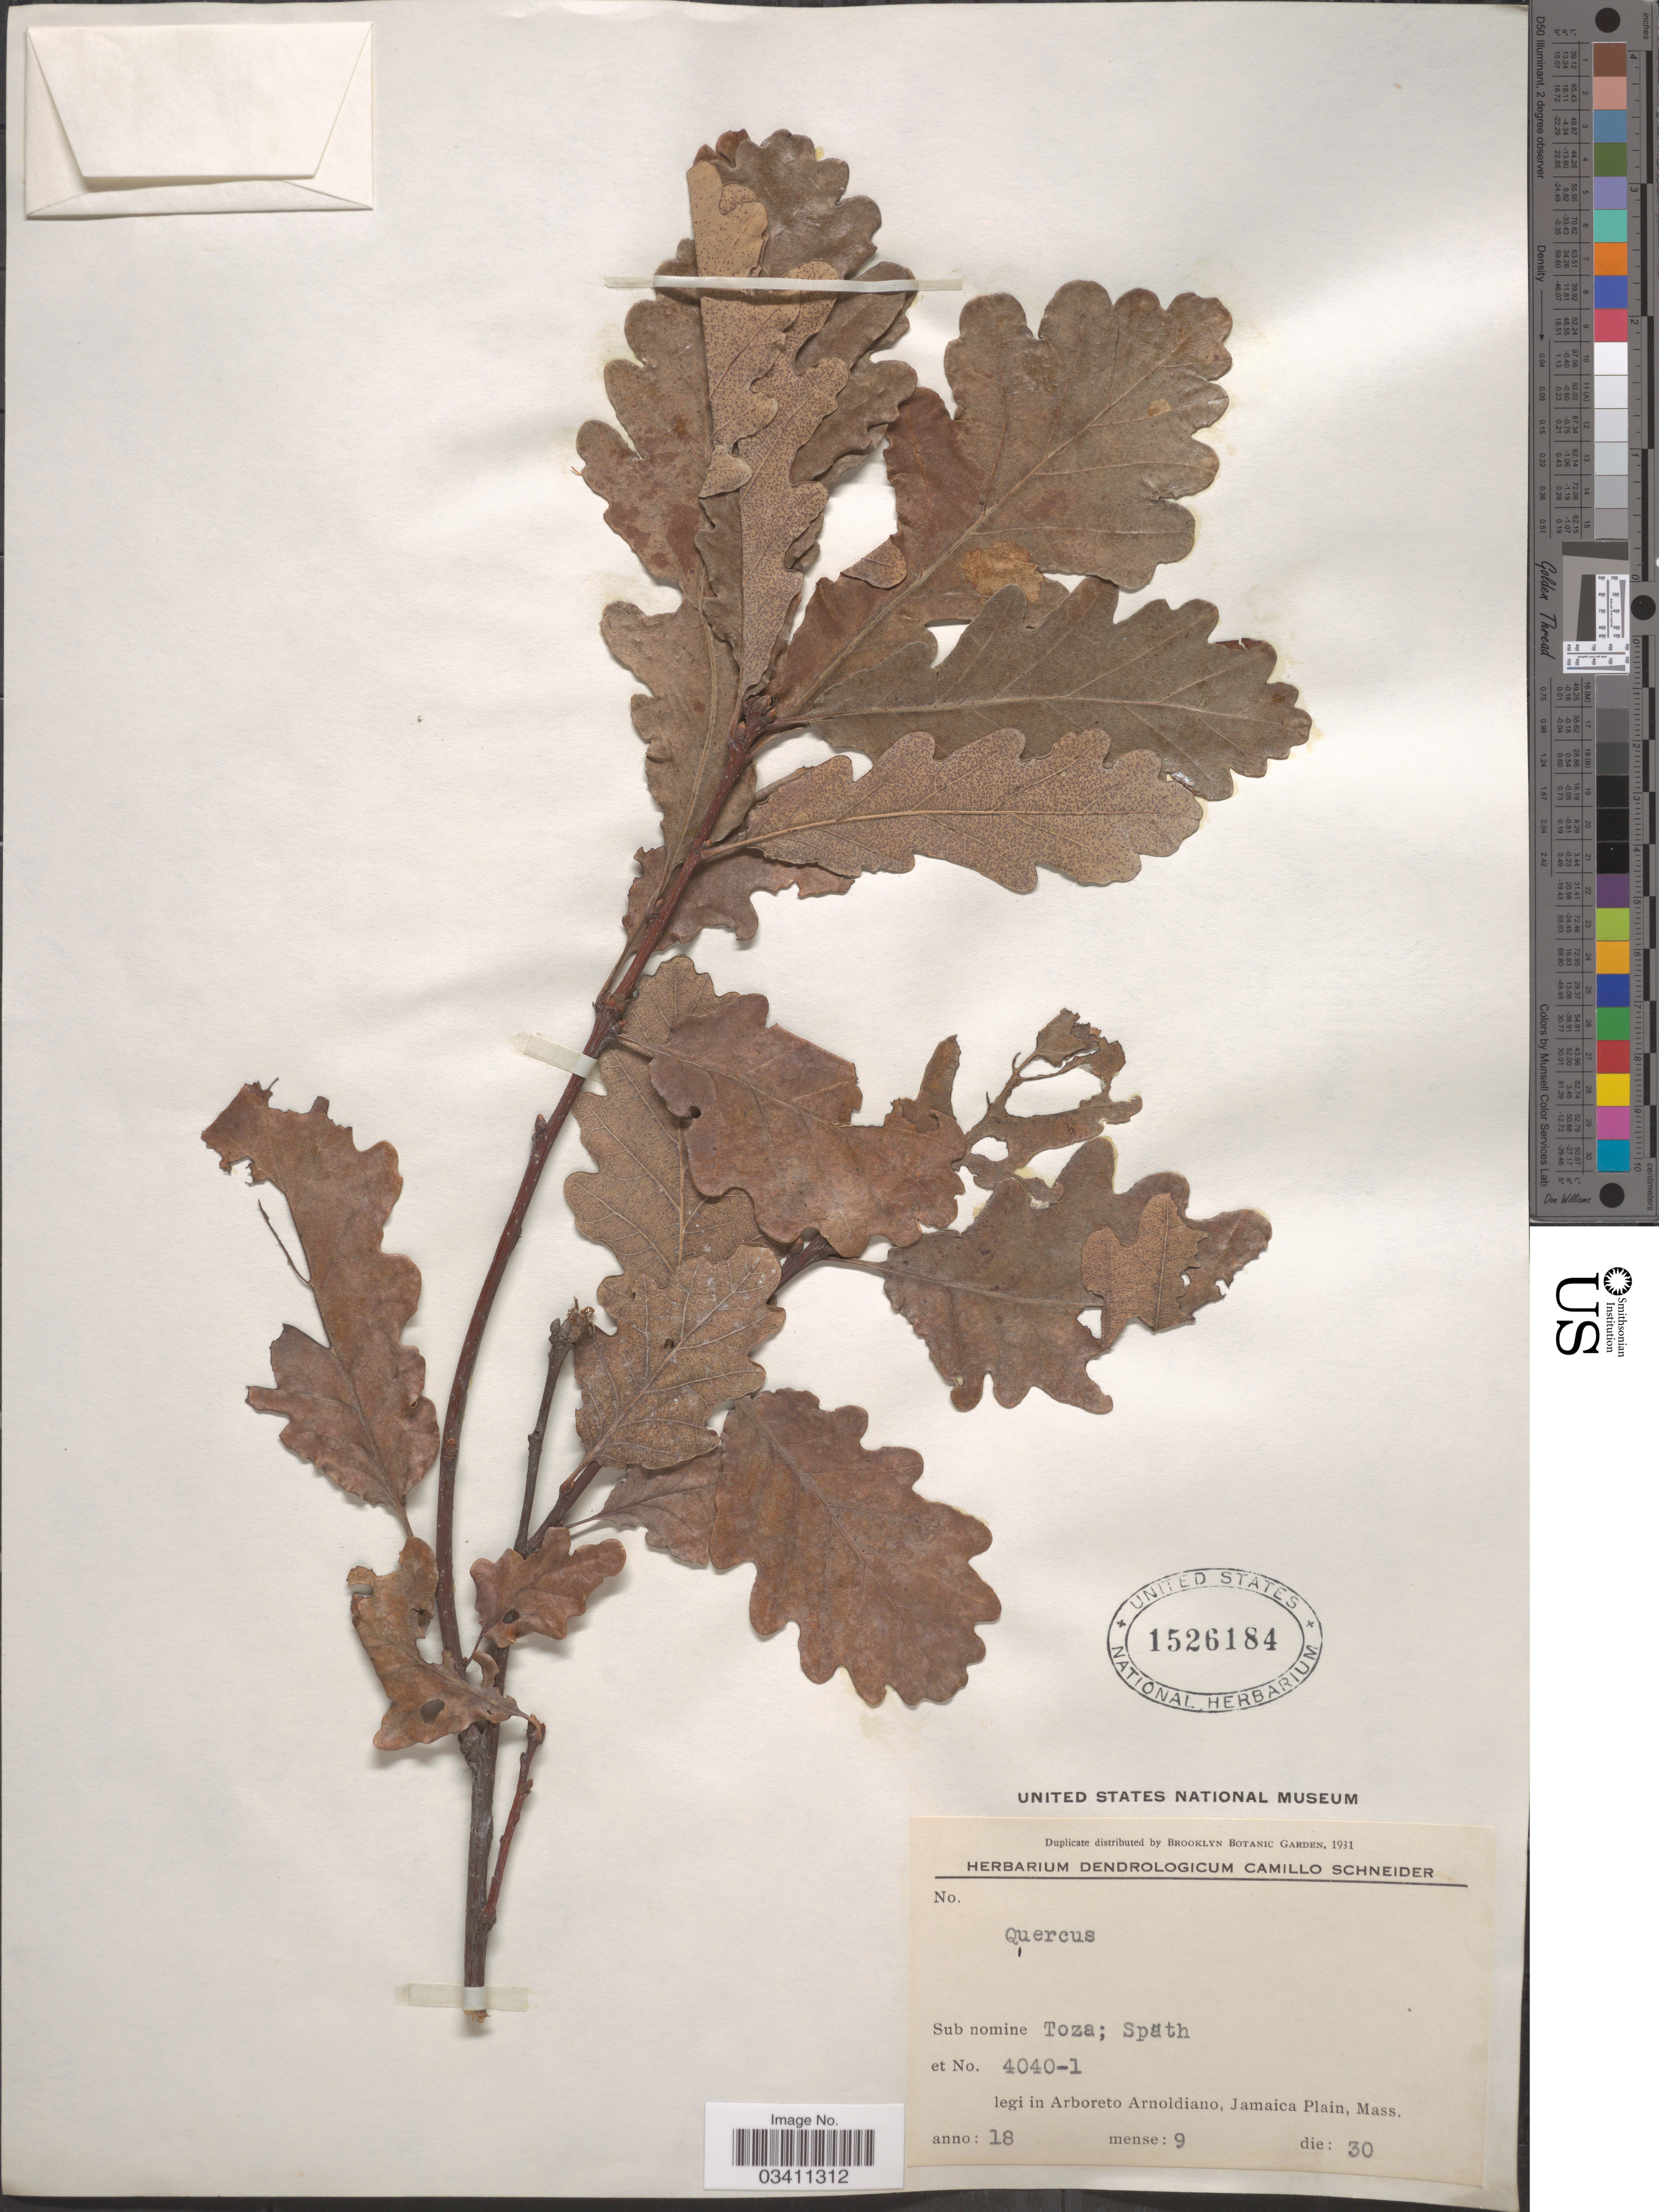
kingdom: Plantae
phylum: Tracheophyta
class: Magnoliopsida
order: Fagales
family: Fagaceae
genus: Quercus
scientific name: Quercus sp.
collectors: ex herb. Dendrologicum C. Schneider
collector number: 4040-1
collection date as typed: Transcribed d/m/y: 30/9/18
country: United States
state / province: Massachusetts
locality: Arboreto Arnoldiano, Jamaica Plain.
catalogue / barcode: US 1526184